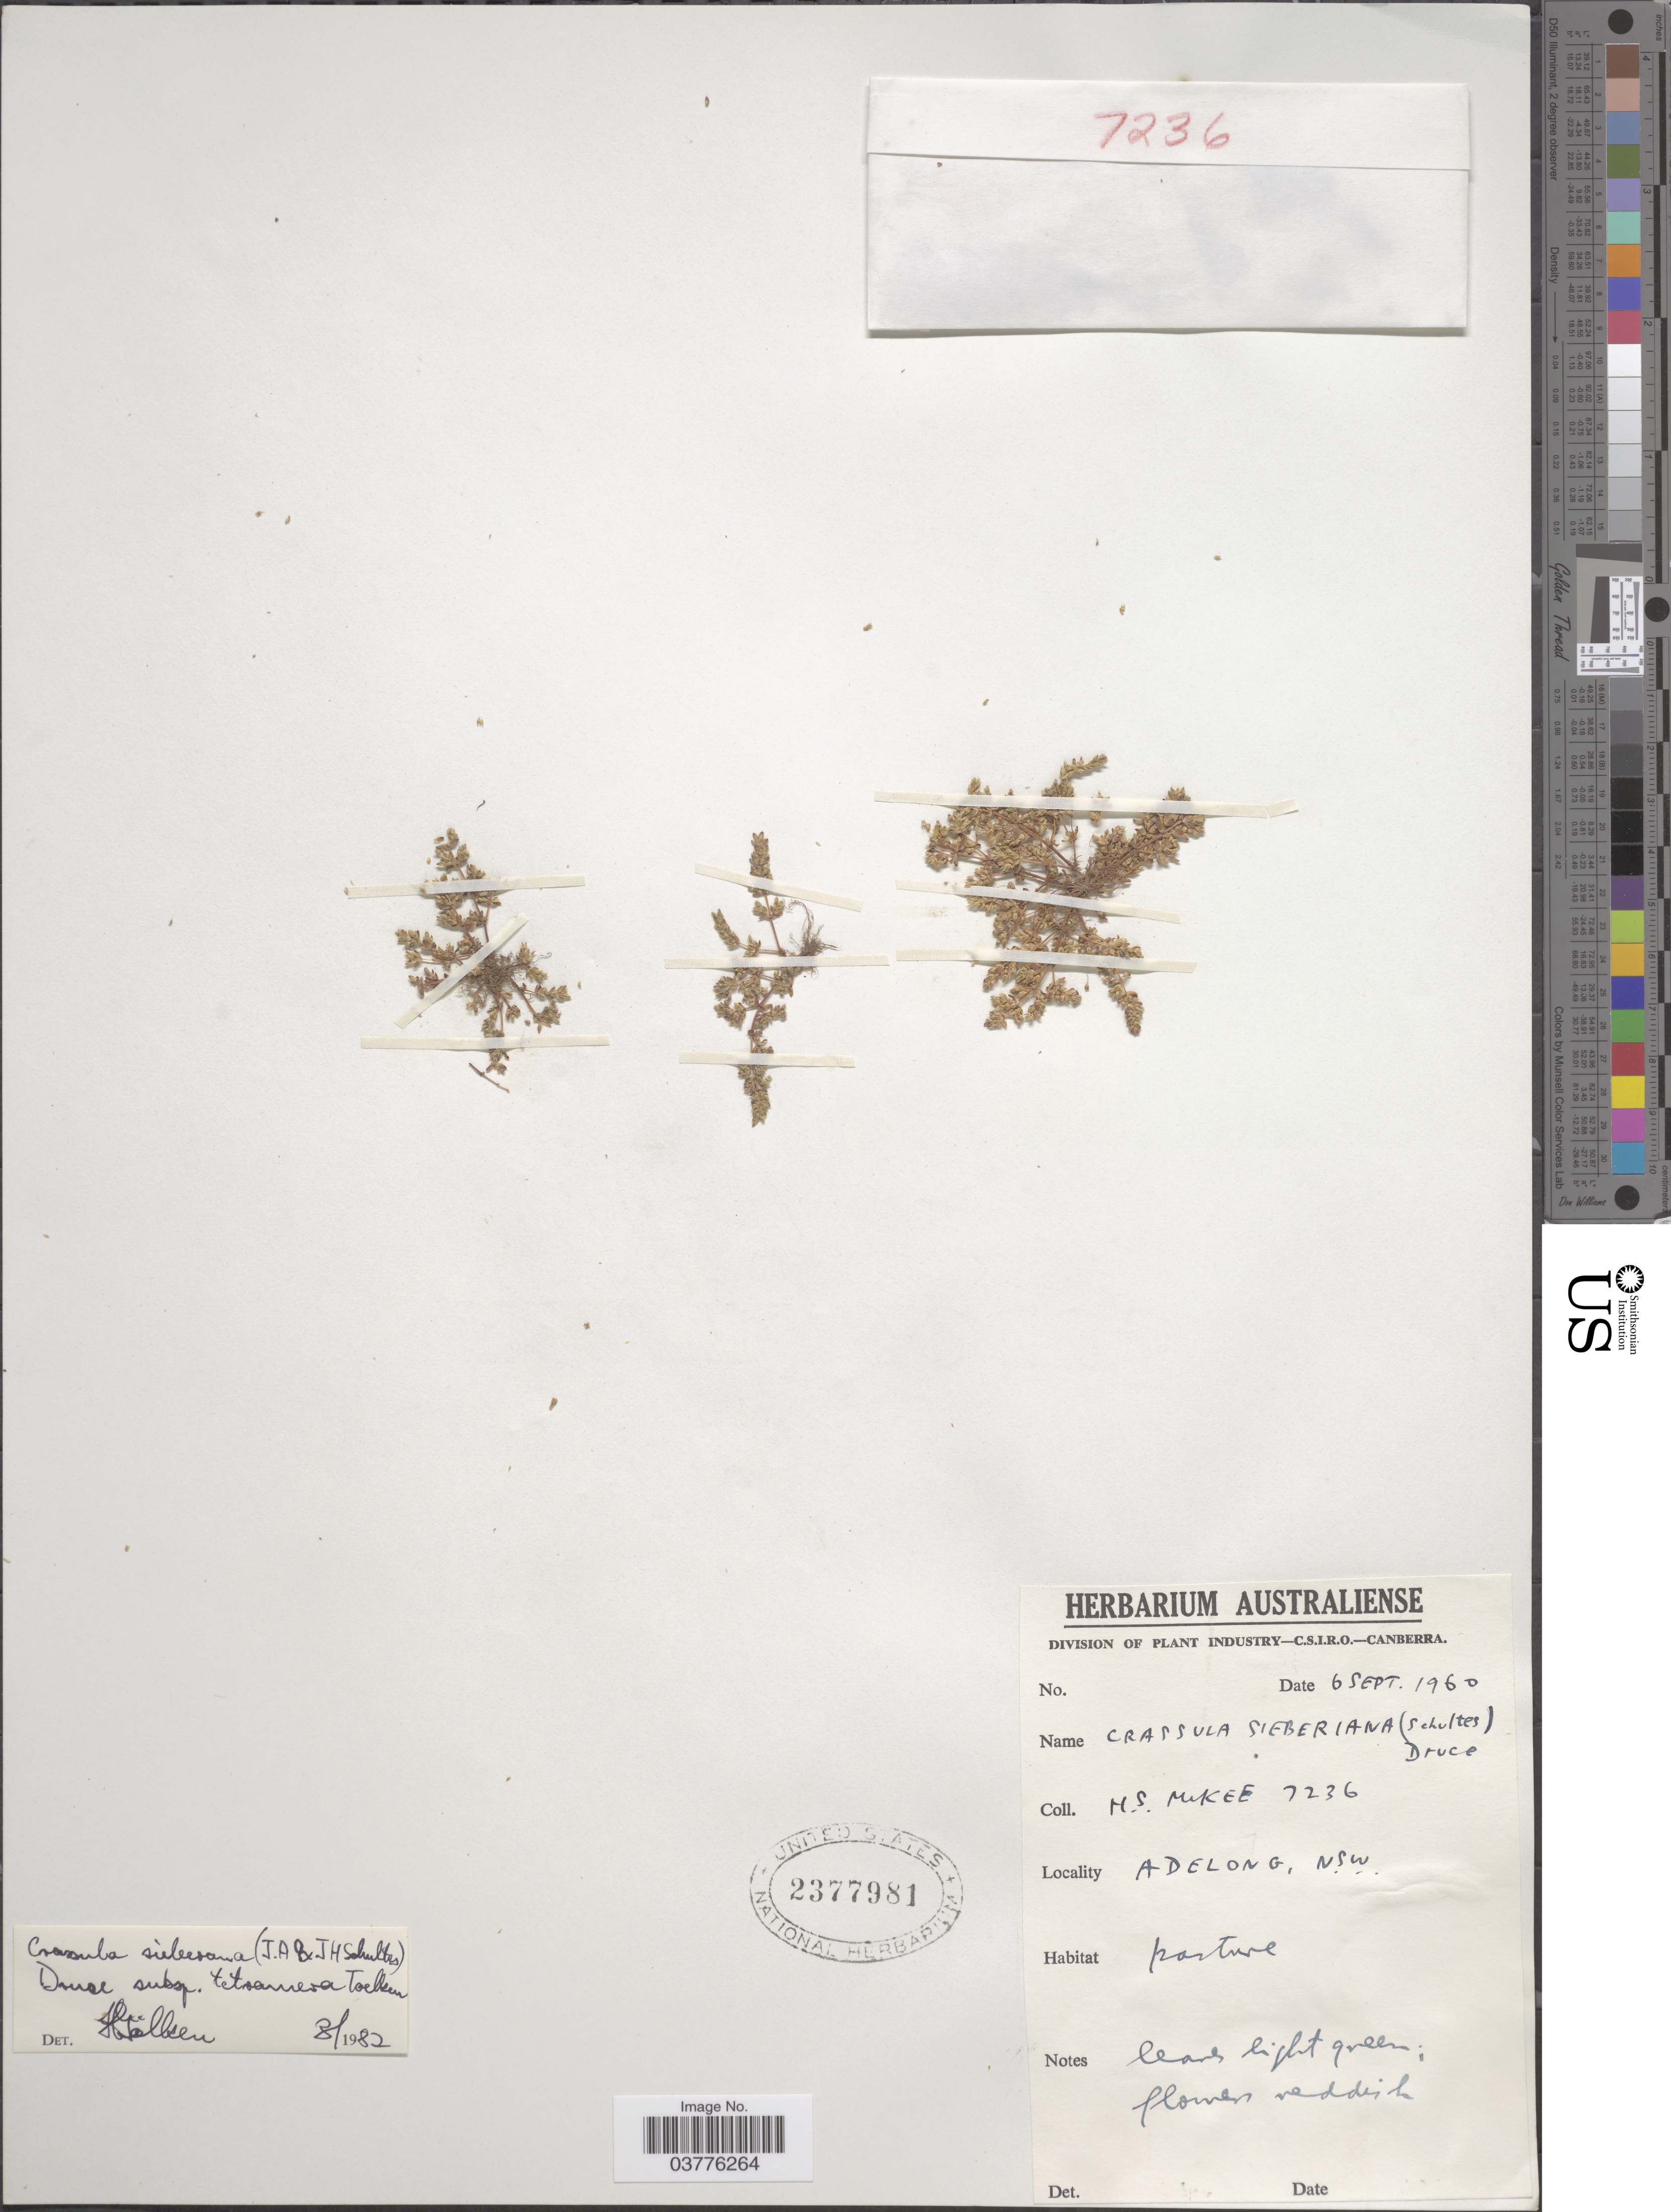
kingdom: Plantae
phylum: Tracheophyta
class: Magnoliopsida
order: Saxifragales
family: Crassulaceae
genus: Crassula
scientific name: Crassula sieberiana subsp. tetramera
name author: Toelken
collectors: H. S. McKee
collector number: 7236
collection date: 1960-09-06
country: Australia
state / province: New South Wales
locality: Adelong.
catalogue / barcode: US 2377981